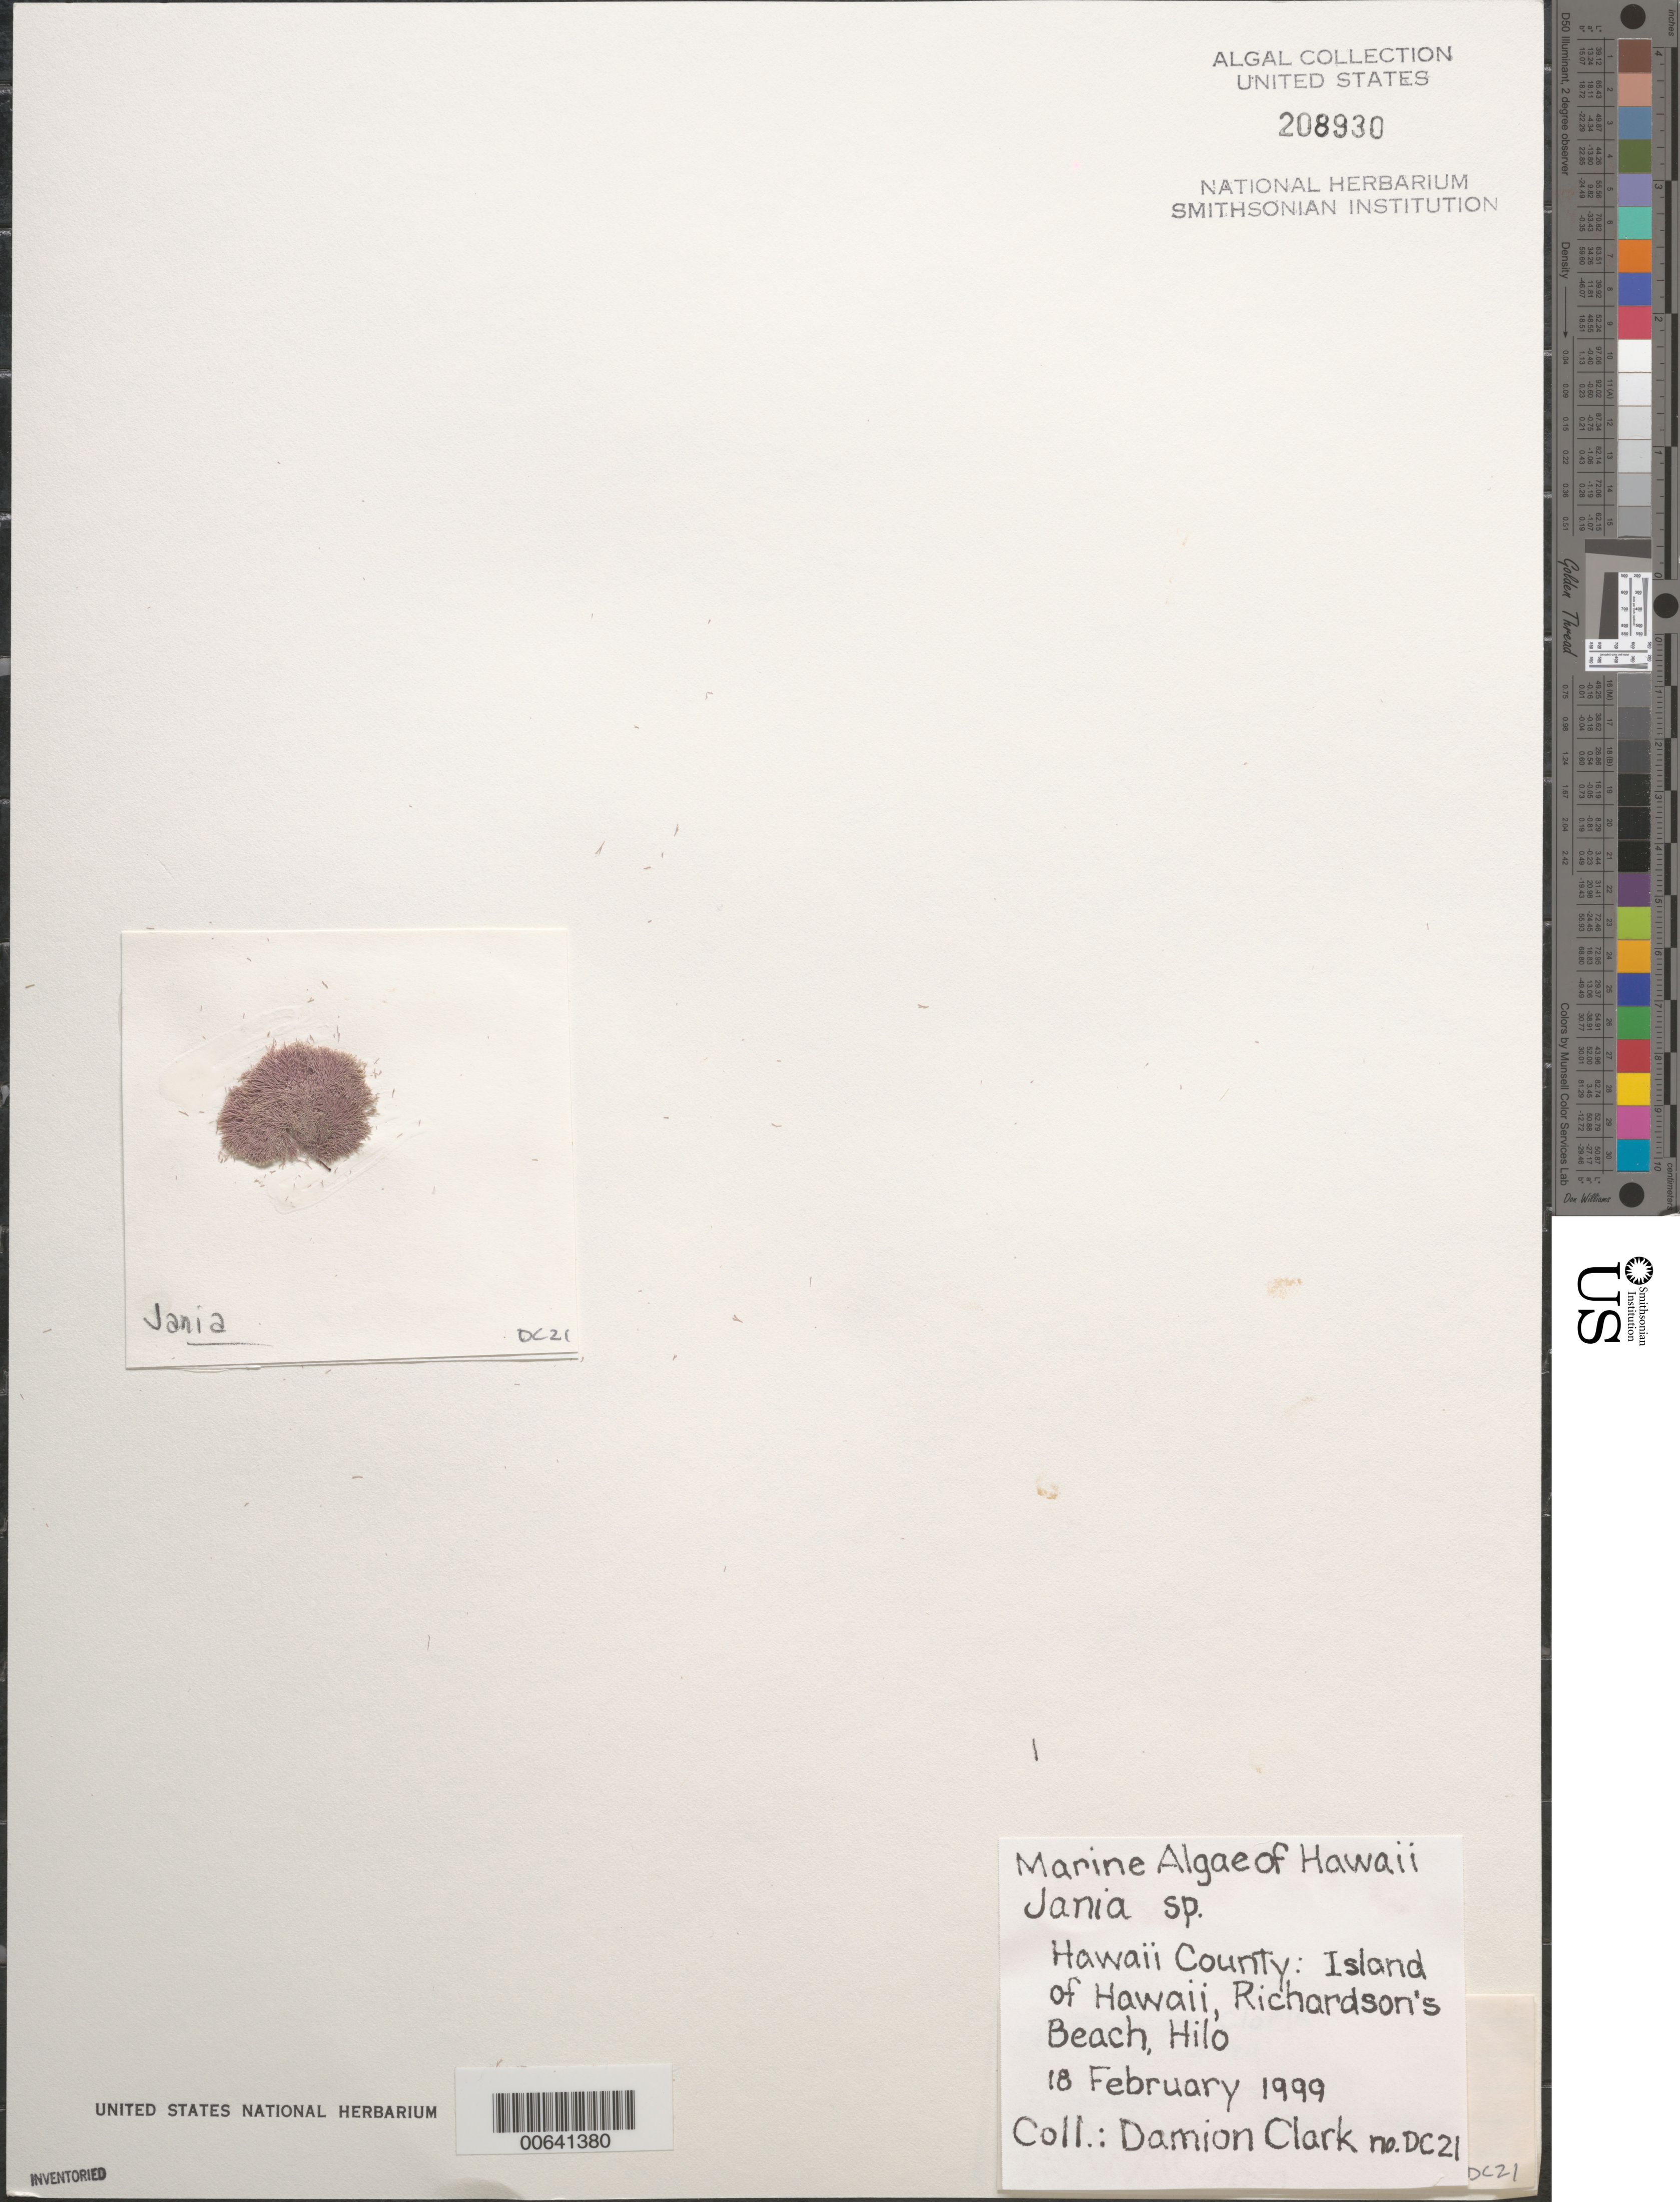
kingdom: Plantae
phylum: Rhodophyta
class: Florideophyceae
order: Corallinales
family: Corallinaceae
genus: Jania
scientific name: Jania sp.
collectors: D. Clark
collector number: DC 21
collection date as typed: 18 Feb 1999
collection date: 1999-02-18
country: United States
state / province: Hawaii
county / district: Hawaii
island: Hawaii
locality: Richardson's Beach, Hilo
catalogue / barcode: US 208930